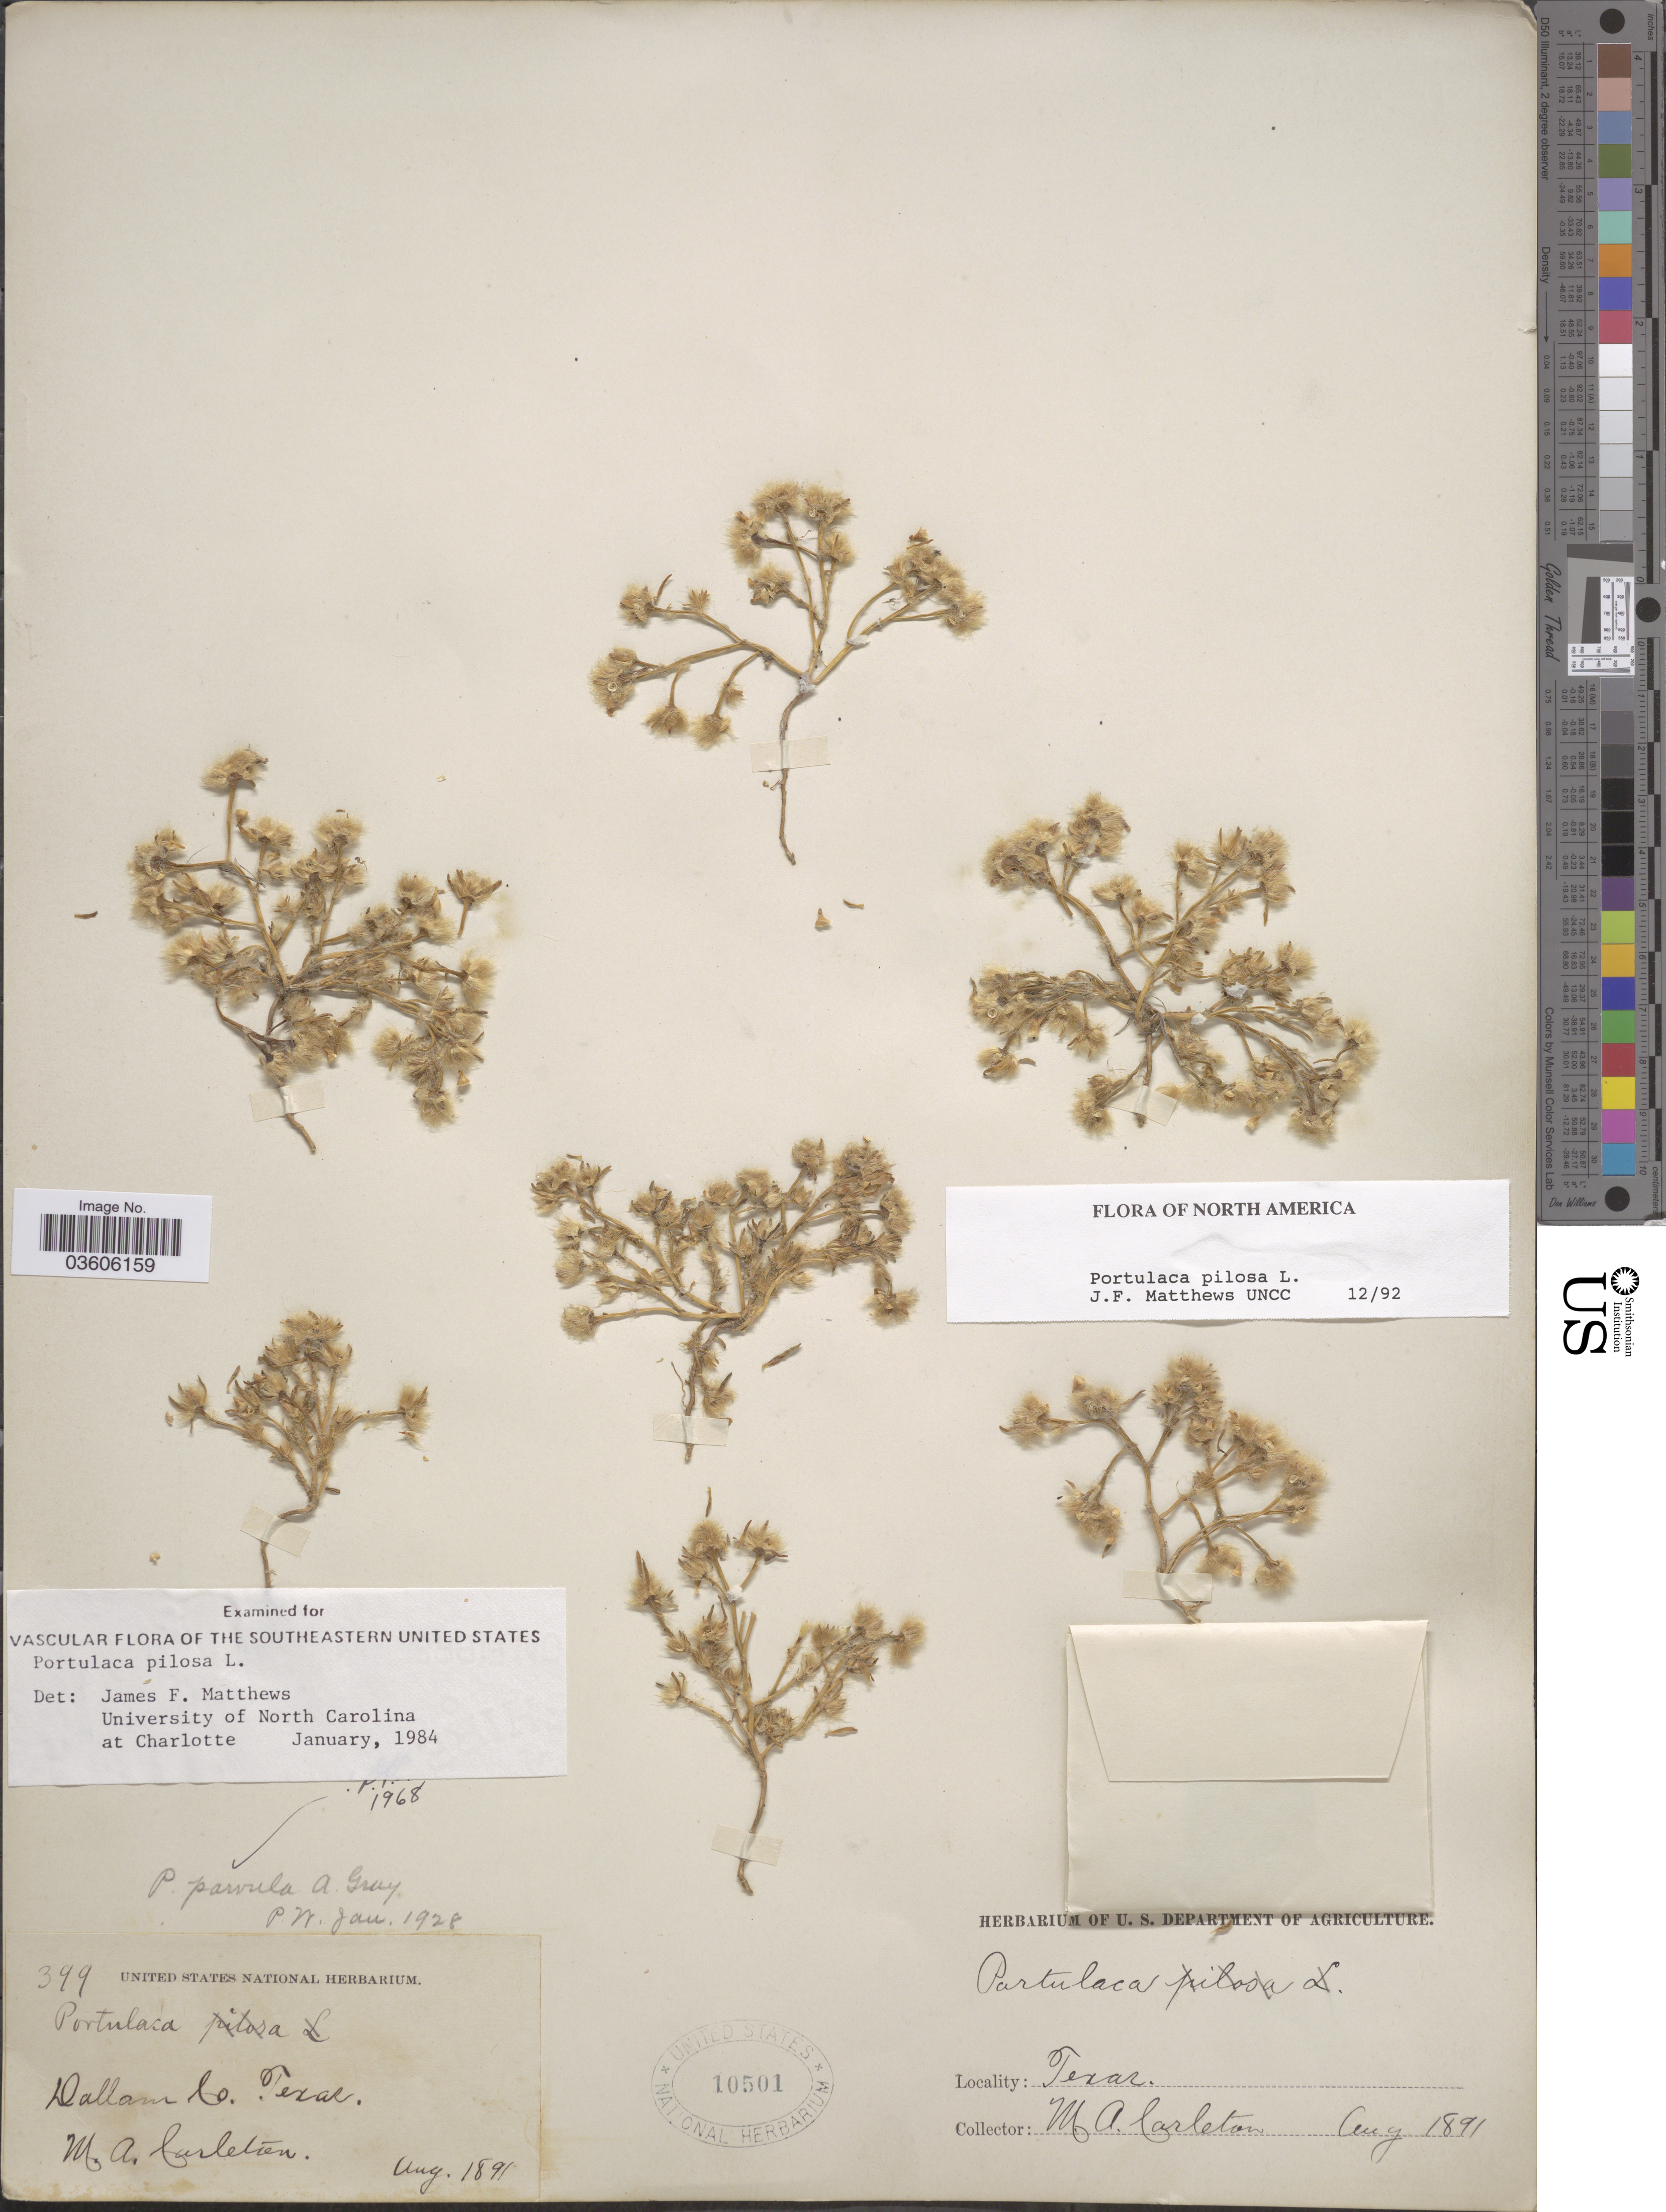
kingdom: Plantae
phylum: Tracheophyta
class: Magnoliopsida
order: Caryophyllales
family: Portulacaceae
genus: Portulaca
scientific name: Portulaca pilosa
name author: L.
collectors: M. A. Carleton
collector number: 399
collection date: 1891-08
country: United States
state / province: Texas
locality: Dallam Co.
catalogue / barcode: US 10501